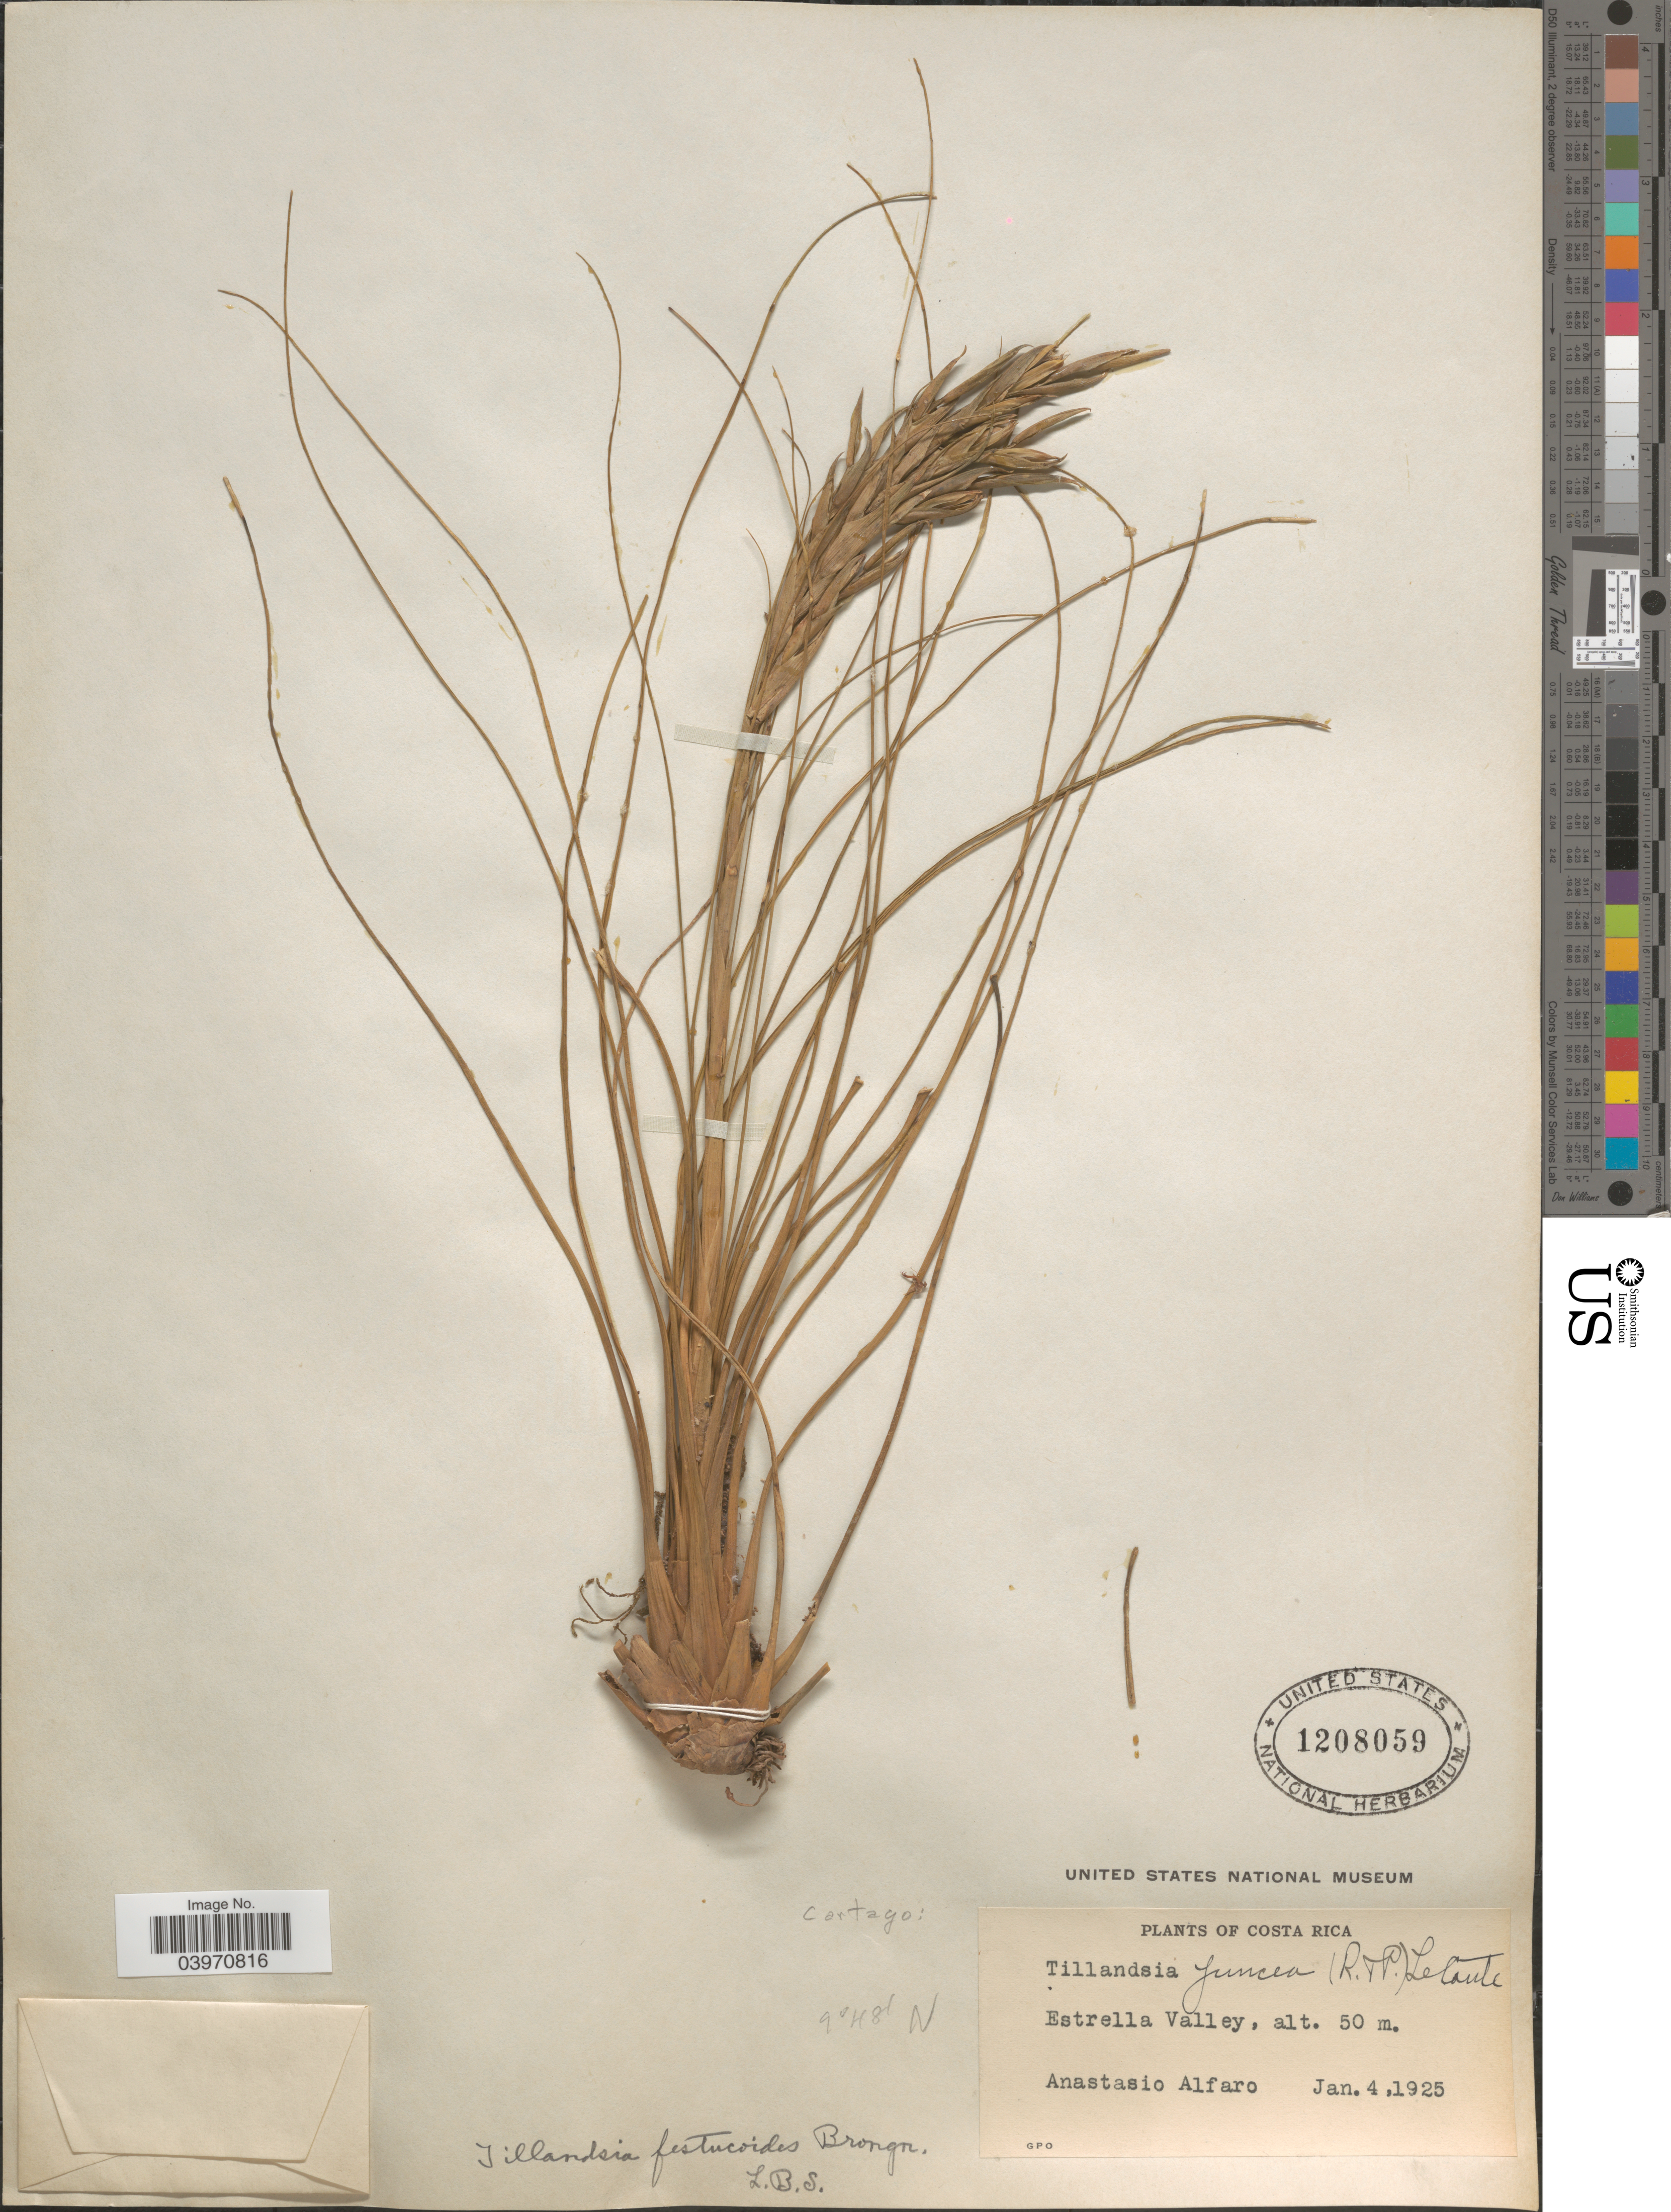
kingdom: Plantae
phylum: Tracheophyta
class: Liliopsida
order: Poales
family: Bromeliaceae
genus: Tillandsia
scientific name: Tillandsia festucoides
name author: Brongn. ex Mez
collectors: A. Alfaro Gonzalez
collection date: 1925-01-04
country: Costa Rica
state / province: Cartago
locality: Estrella Valley.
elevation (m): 50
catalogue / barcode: US 1208059